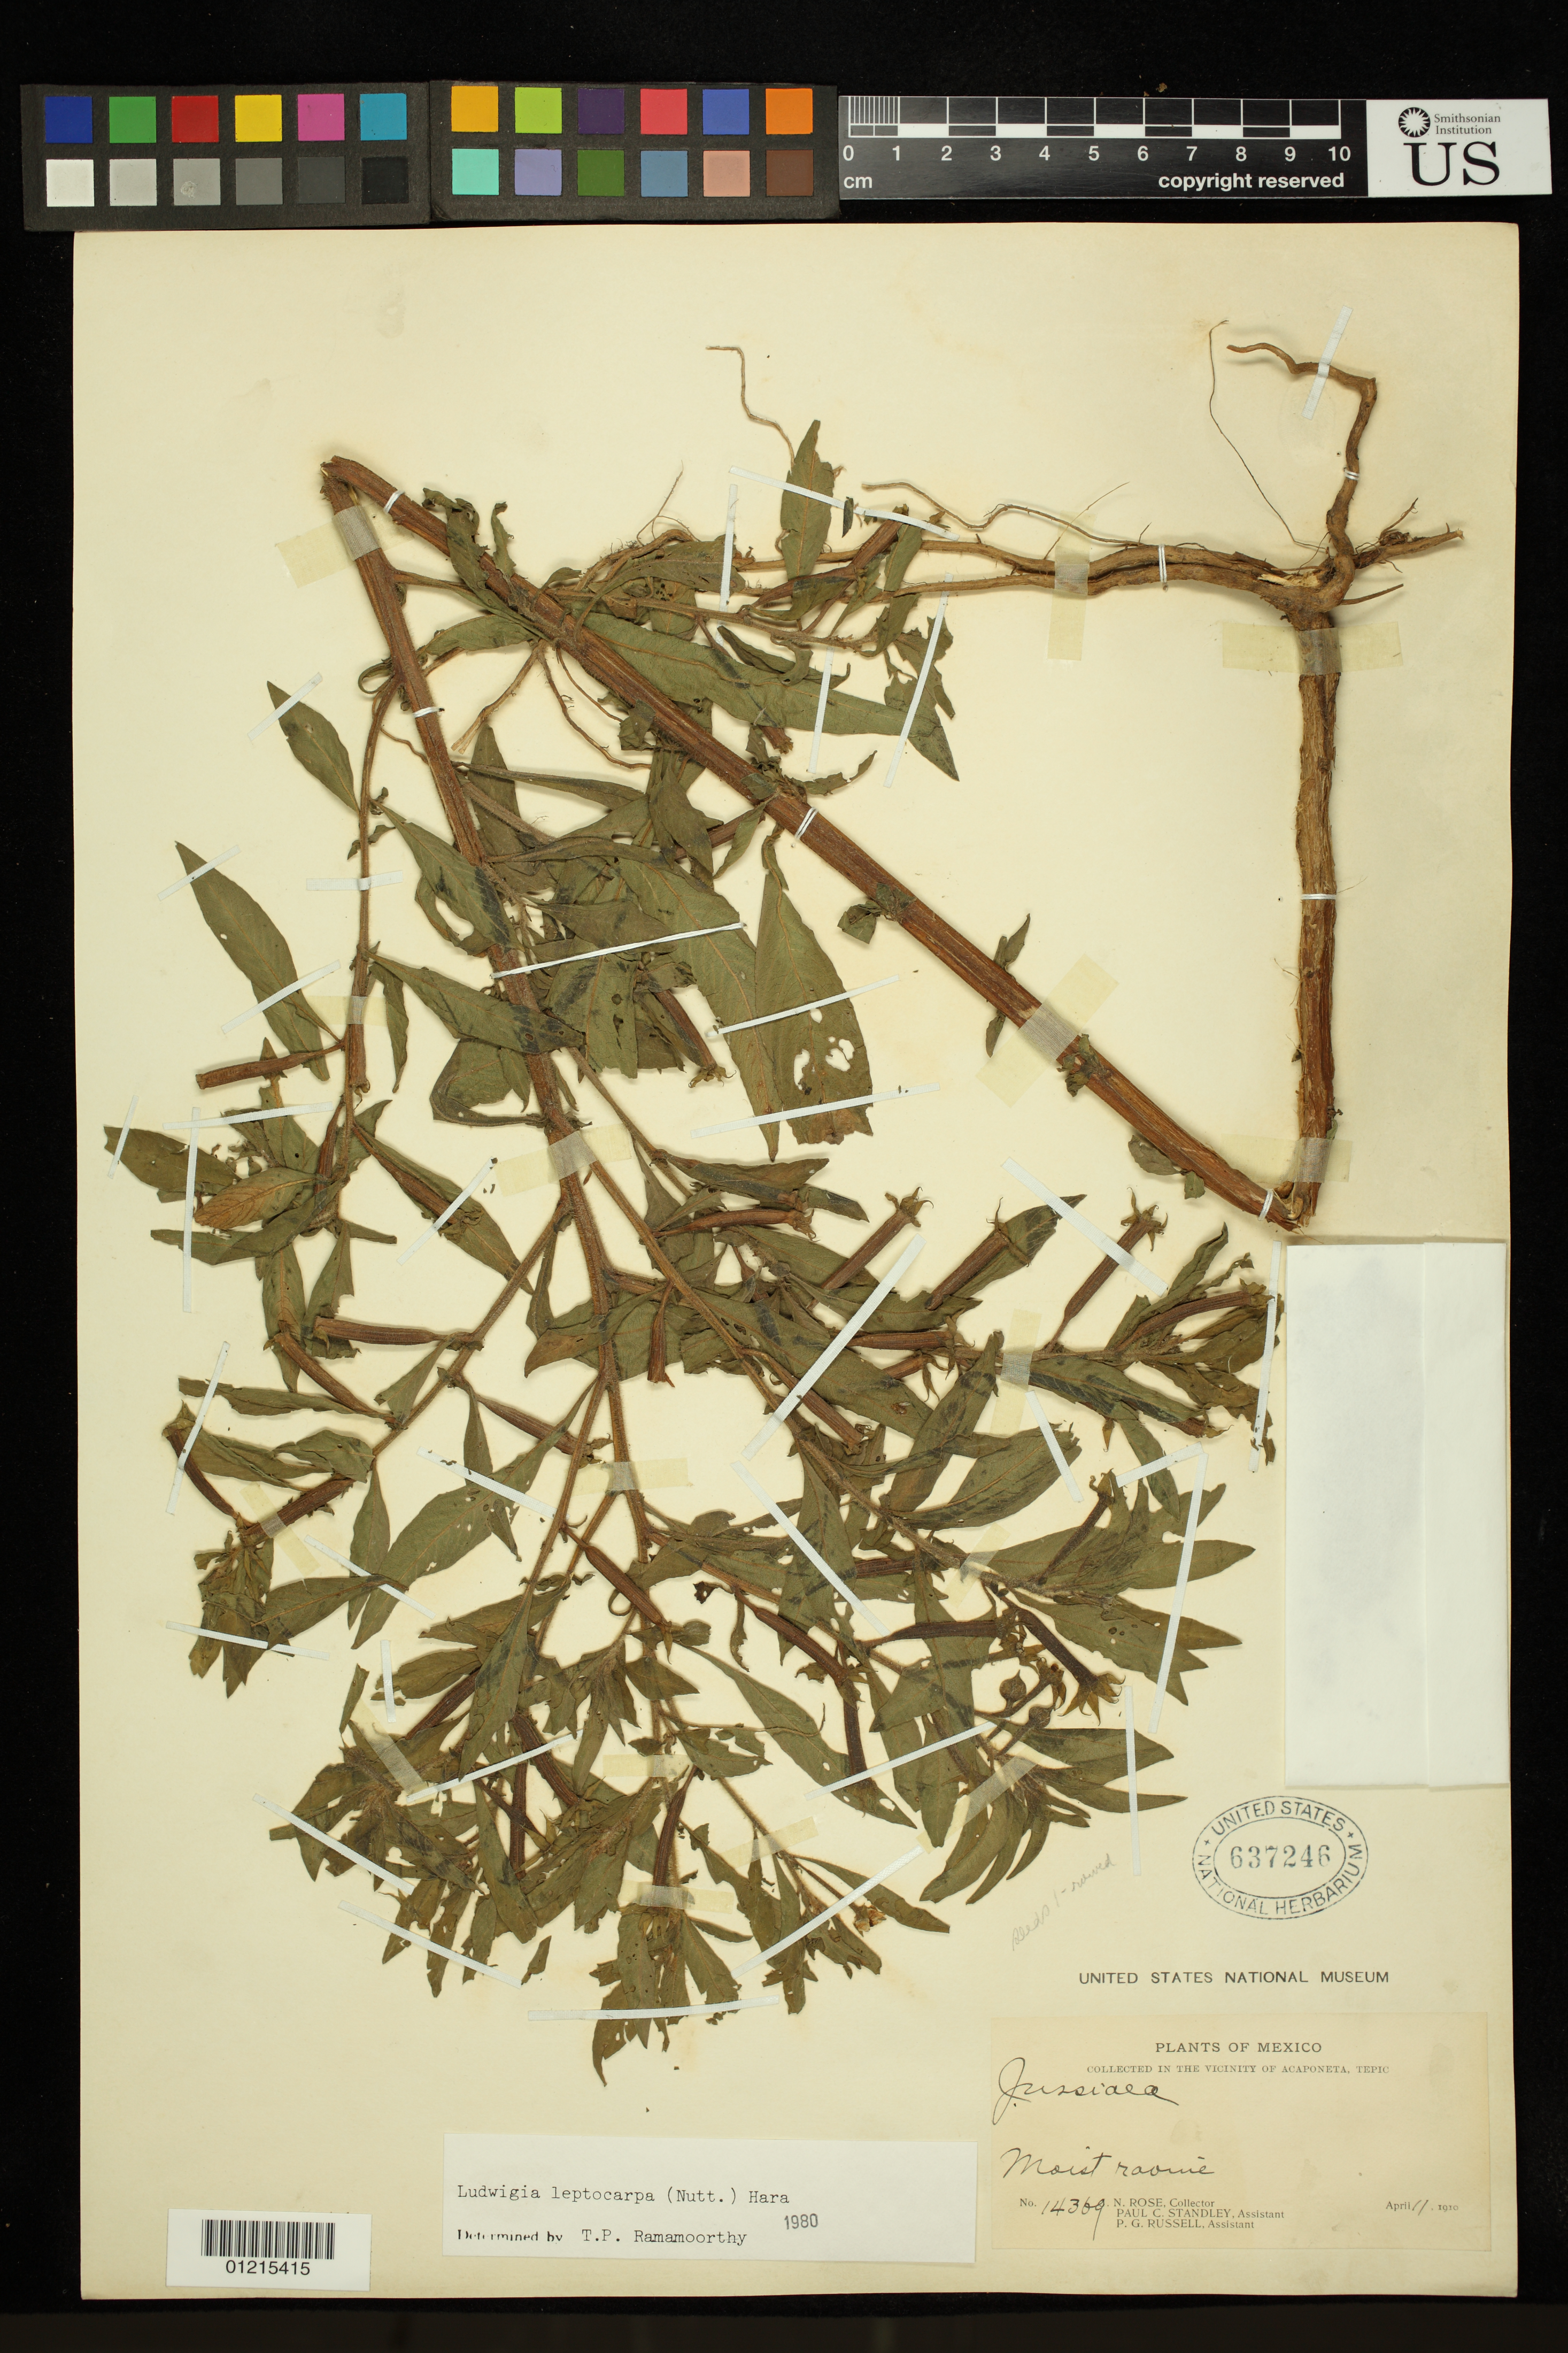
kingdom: Plantae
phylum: Tracheophyta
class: Magnoliopsida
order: Myrtales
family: Onagraceae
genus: Ludwigia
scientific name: Ludwigia leptocarpa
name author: (Nutt.) H. Hara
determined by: Ramamoorthy, T. P.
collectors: J. N. Rose, P. C. Standley & P. G. Russell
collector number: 14369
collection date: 1910-04-11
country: Mexico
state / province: Nayarit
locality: In the vicinity of Acaponeta,Tepic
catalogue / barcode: US 637246